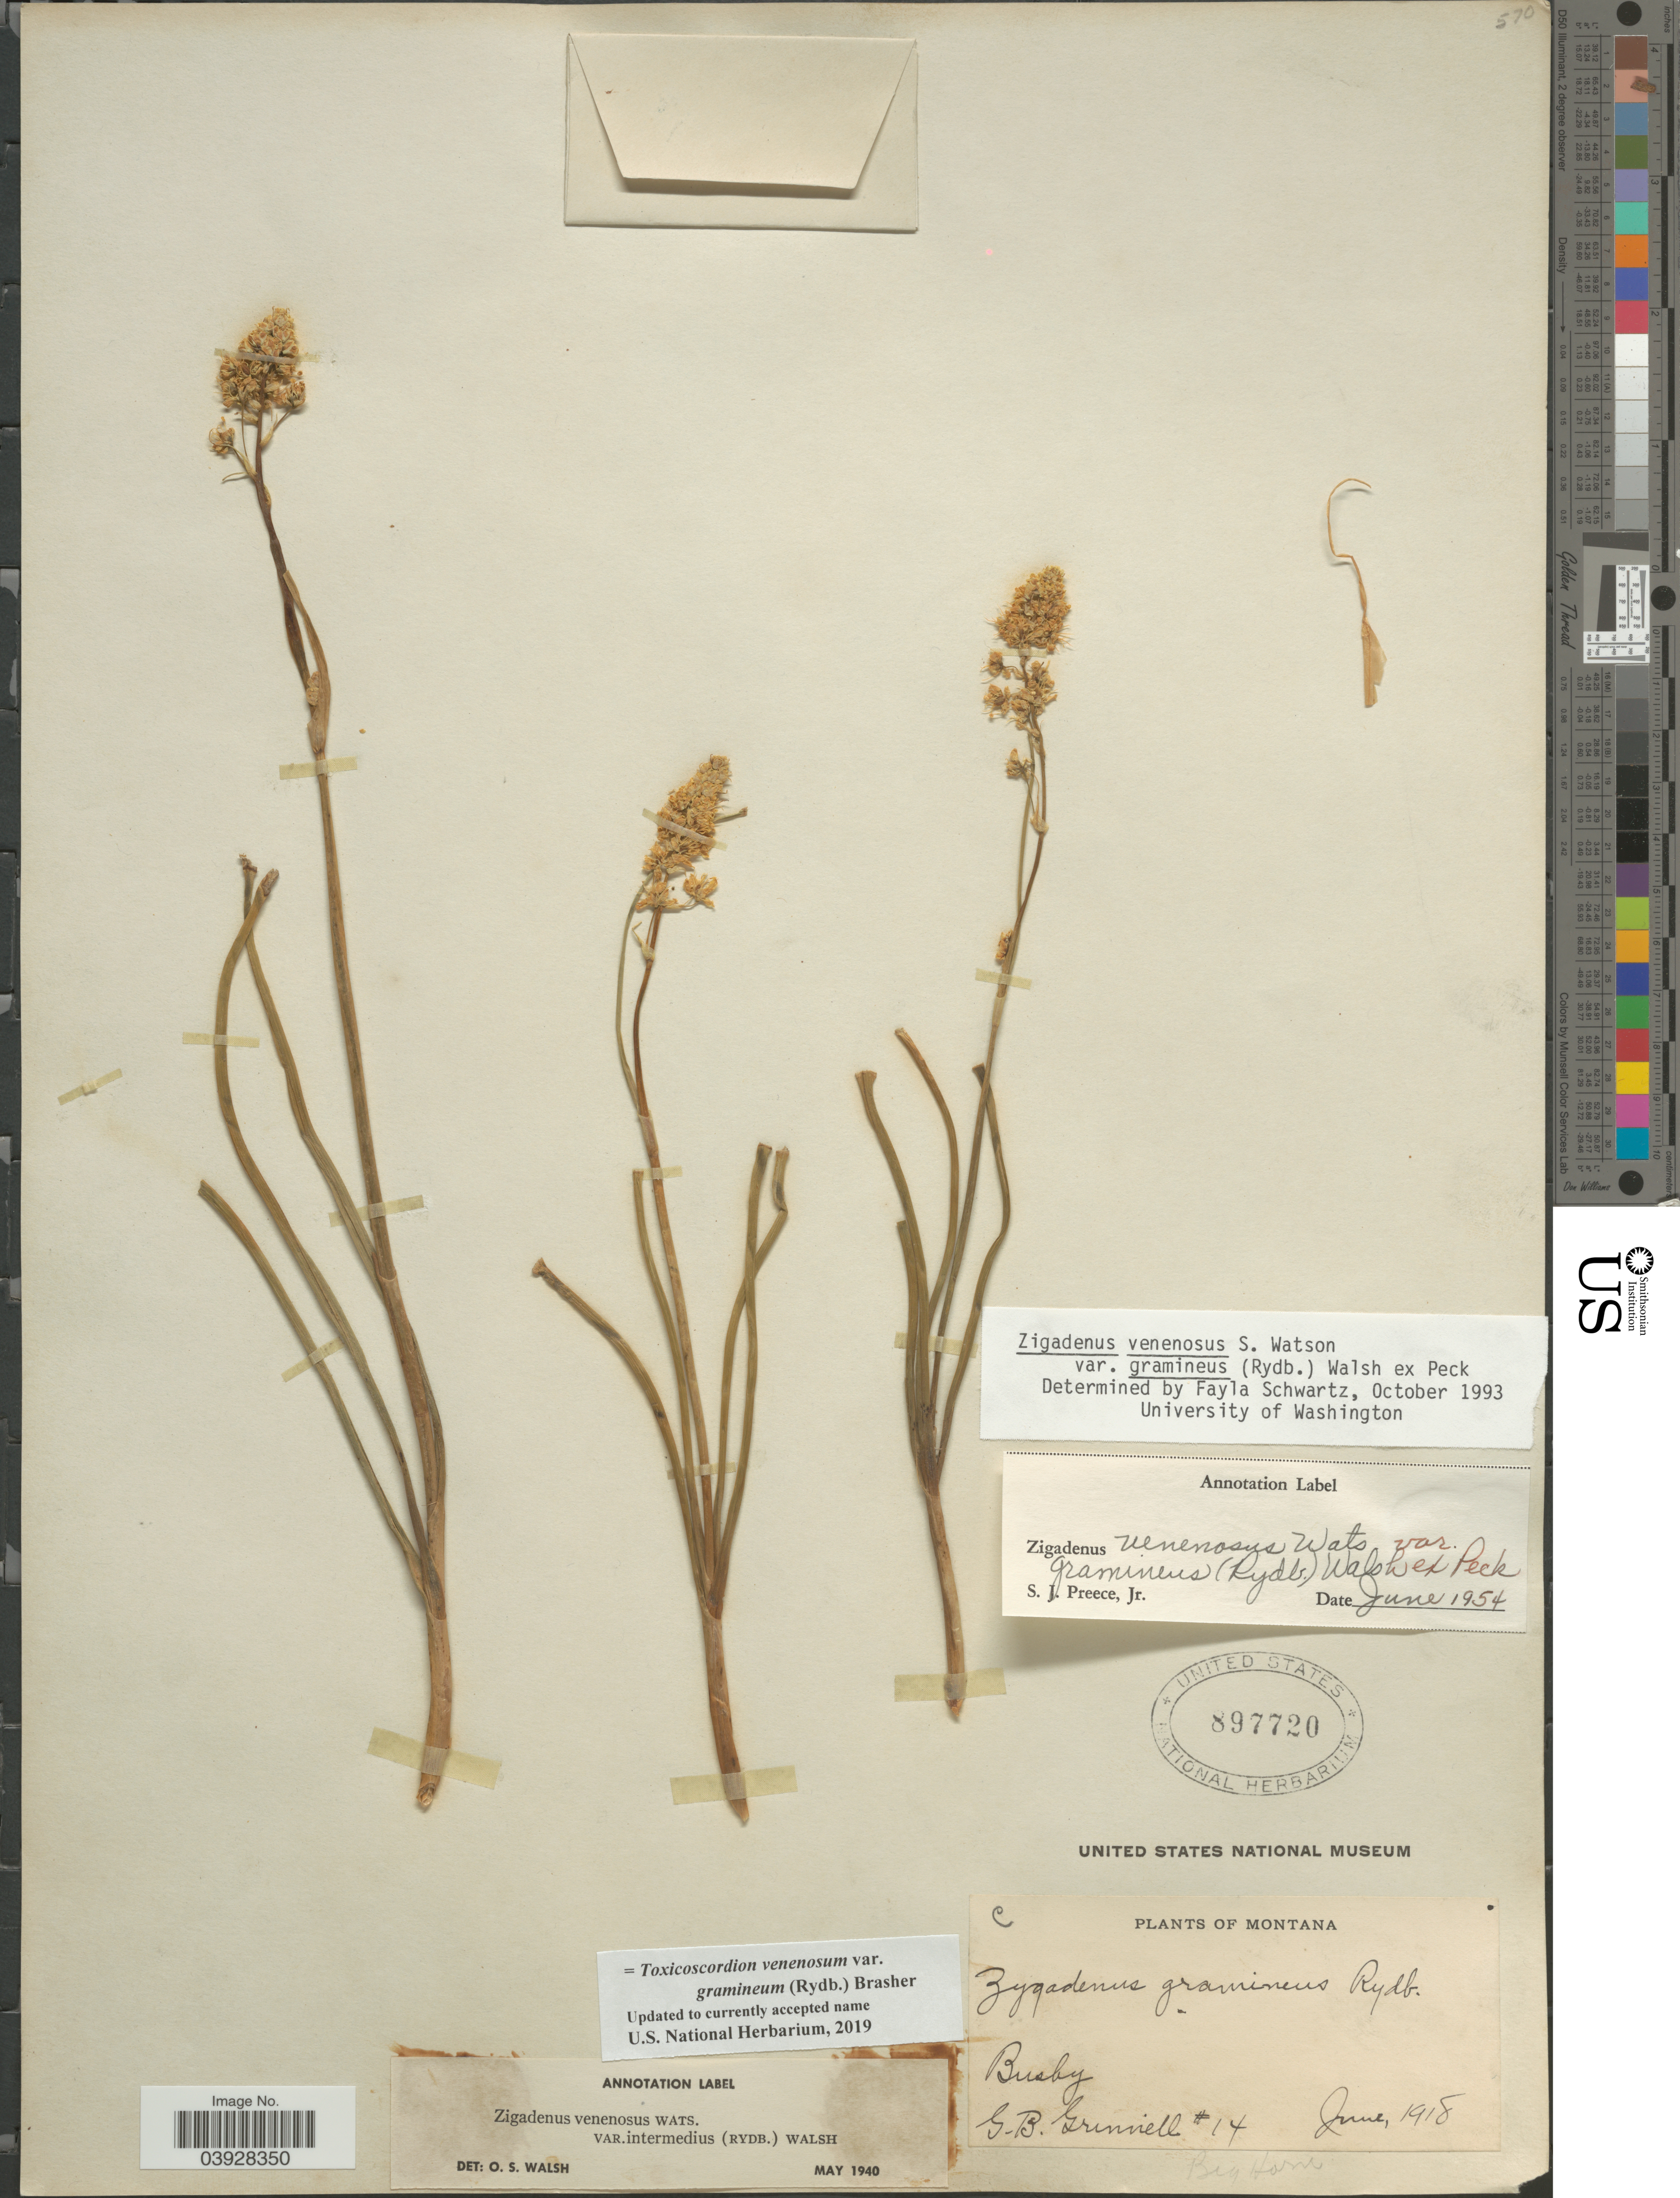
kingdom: Plantae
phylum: Tracheophyta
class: Liliopsida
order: Liliales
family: Melanthiaceae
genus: Toxicoscordion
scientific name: Toxicoscordion venenosum var. gramineum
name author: (Rydb.) Brasher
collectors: G. Grinnell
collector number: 14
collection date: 1918-06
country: United States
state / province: Montana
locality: Busby. Big Horn.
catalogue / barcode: US 897720